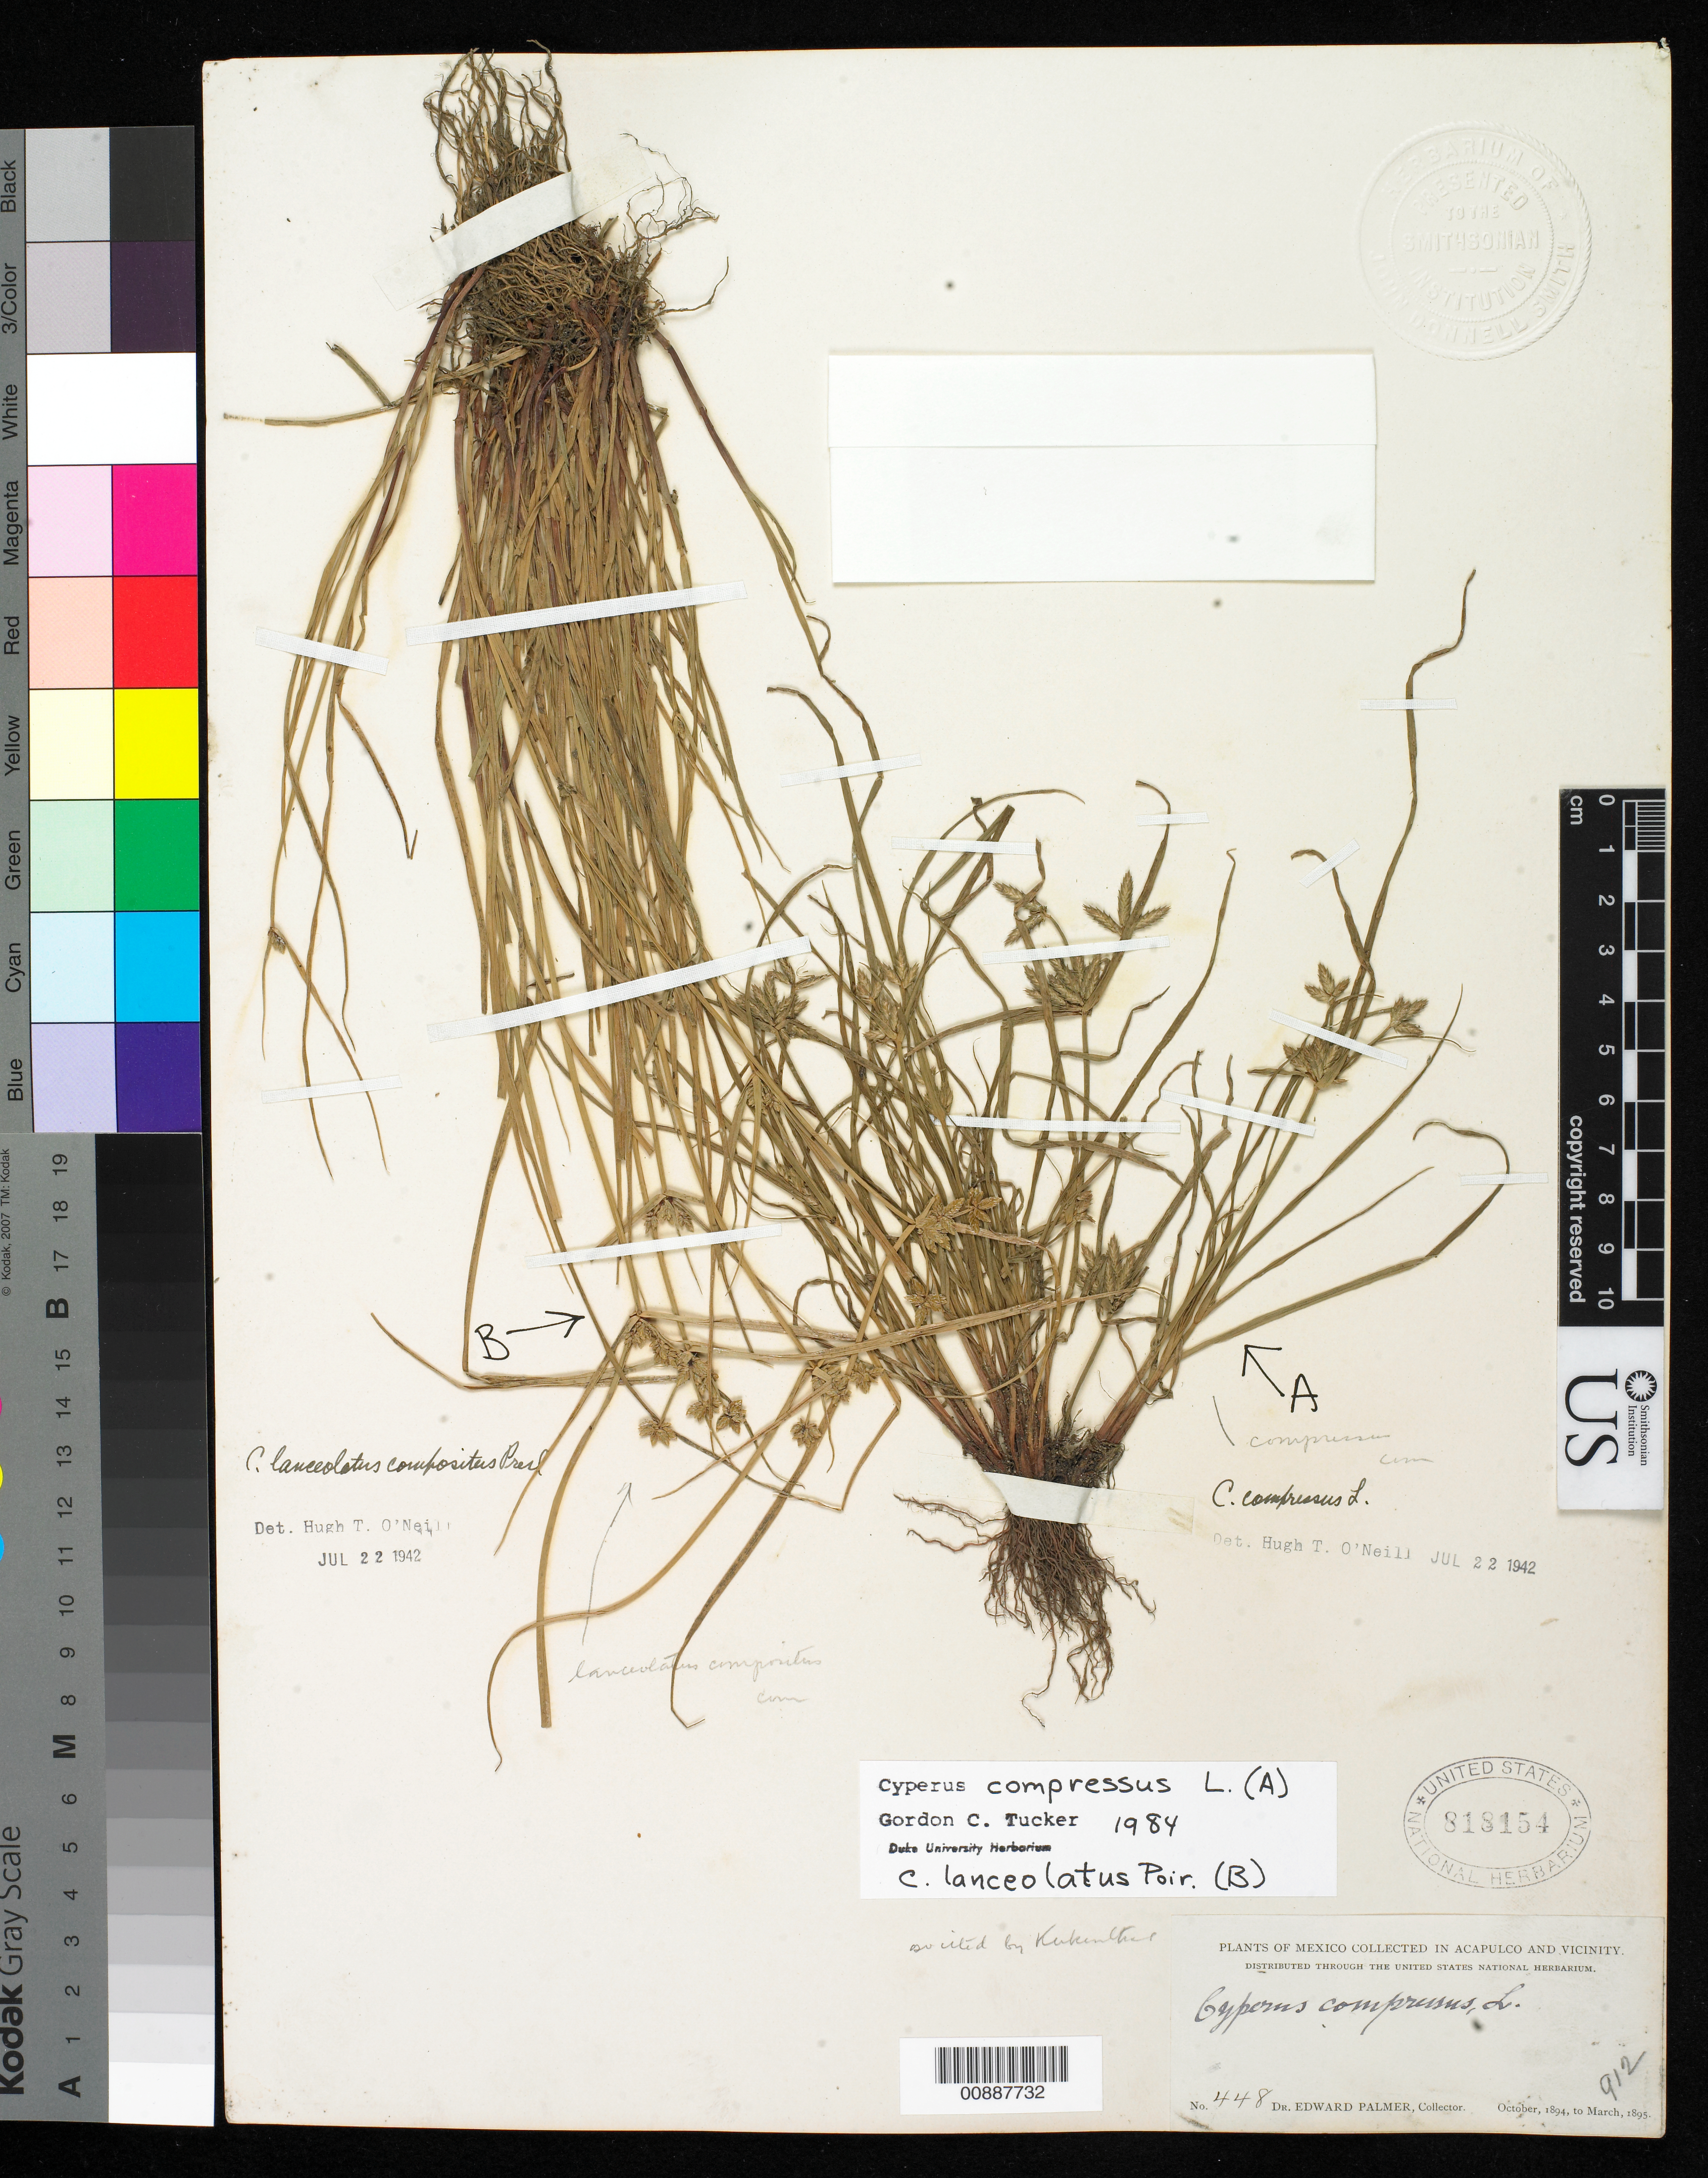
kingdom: Plantae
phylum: Tracheophyta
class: Liliopsida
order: Poales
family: Cyperaceae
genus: Cyperus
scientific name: Cyperus compressus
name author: L.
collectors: E. Palmer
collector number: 448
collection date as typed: Oct 1894 to -- Mar 1895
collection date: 1894-10/1895-03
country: Mexico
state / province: Guerrero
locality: Acapulco, Guerrero and vicinity.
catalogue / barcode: US 818154